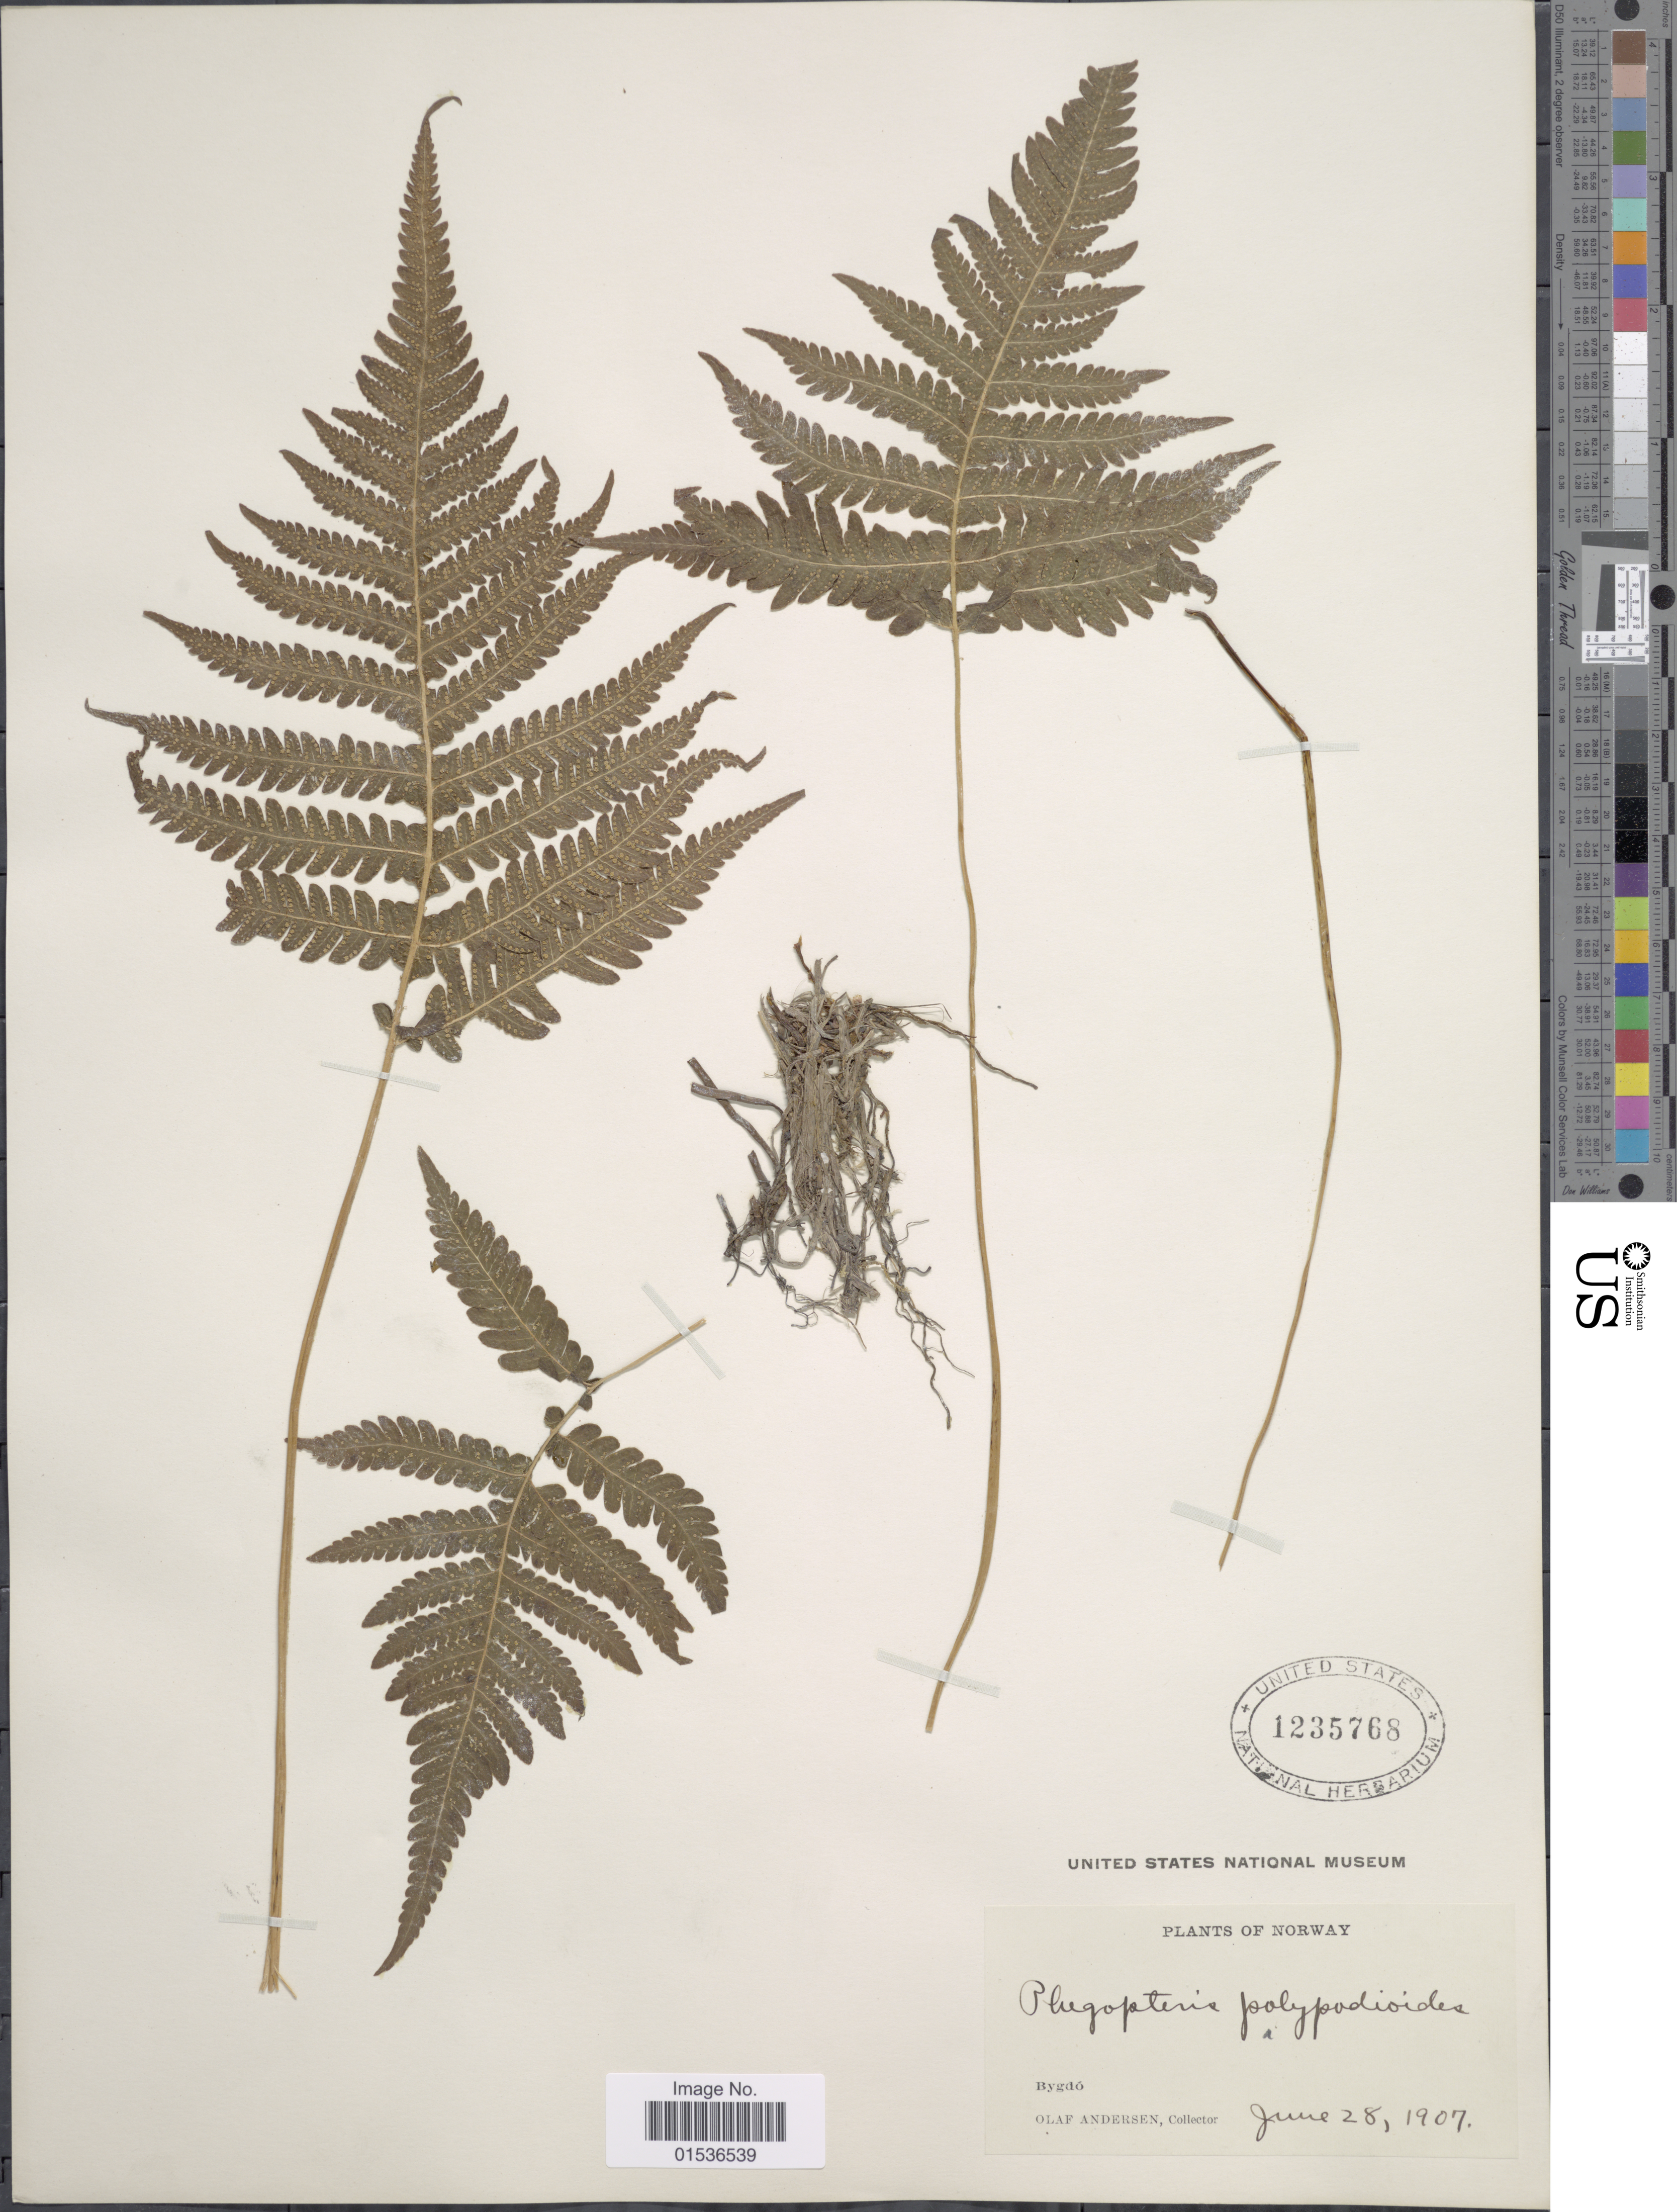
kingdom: Plantae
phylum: Tracheophyta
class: Polypodiopsida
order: Polypodiales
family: Thelypteridaceae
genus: Phegopteris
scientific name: Phegopteris connectilis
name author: (Michx.) Watt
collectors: O. Andersen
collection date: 1907-06-28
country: Norway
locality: Norway, Bygdo.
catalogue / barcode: US 1235768